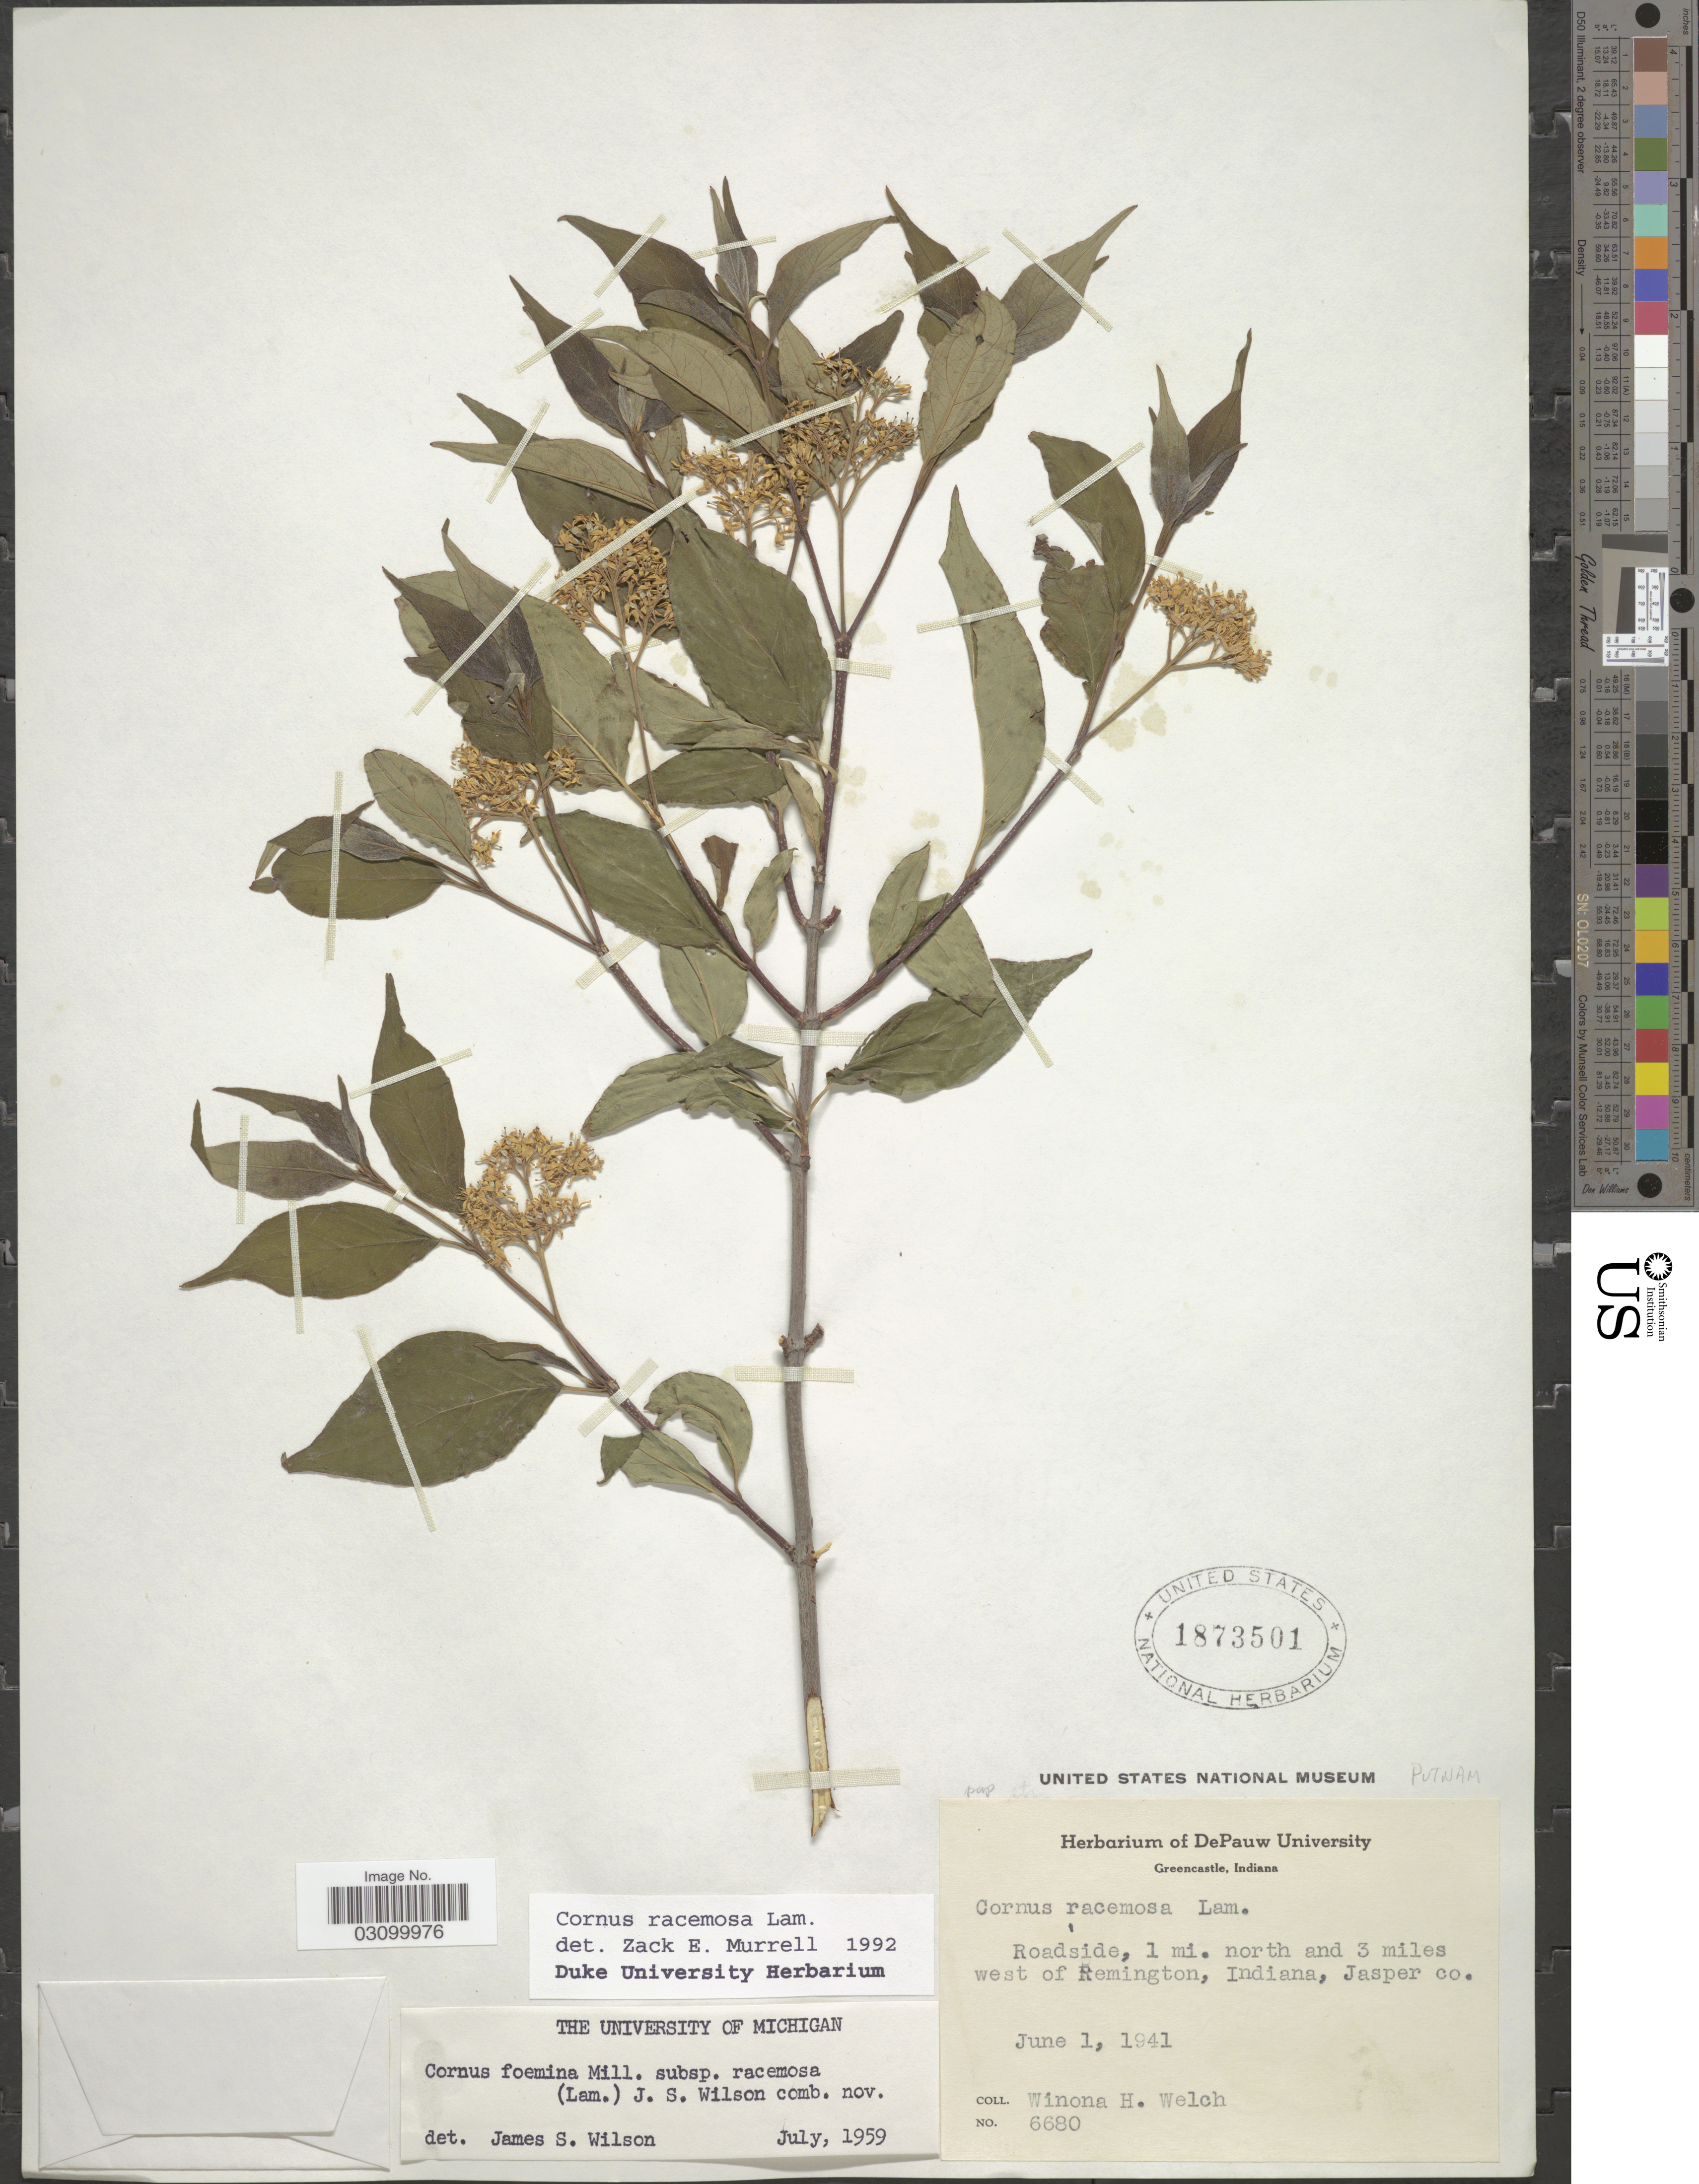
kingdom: Plantae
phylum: Tracheophyta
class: Magnoliopsida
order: Cornales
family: Cornaceae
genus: Cornus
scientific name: Cornus racemosa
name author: Lam.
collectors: W. H. Welch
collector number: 6680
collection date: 1941-06-01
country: United States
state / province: Indiana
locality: Roadside, 1 mi. north and 3 miles west of Remington, Indiana, Jasper Co. Putnam.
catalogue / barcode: US 1873501